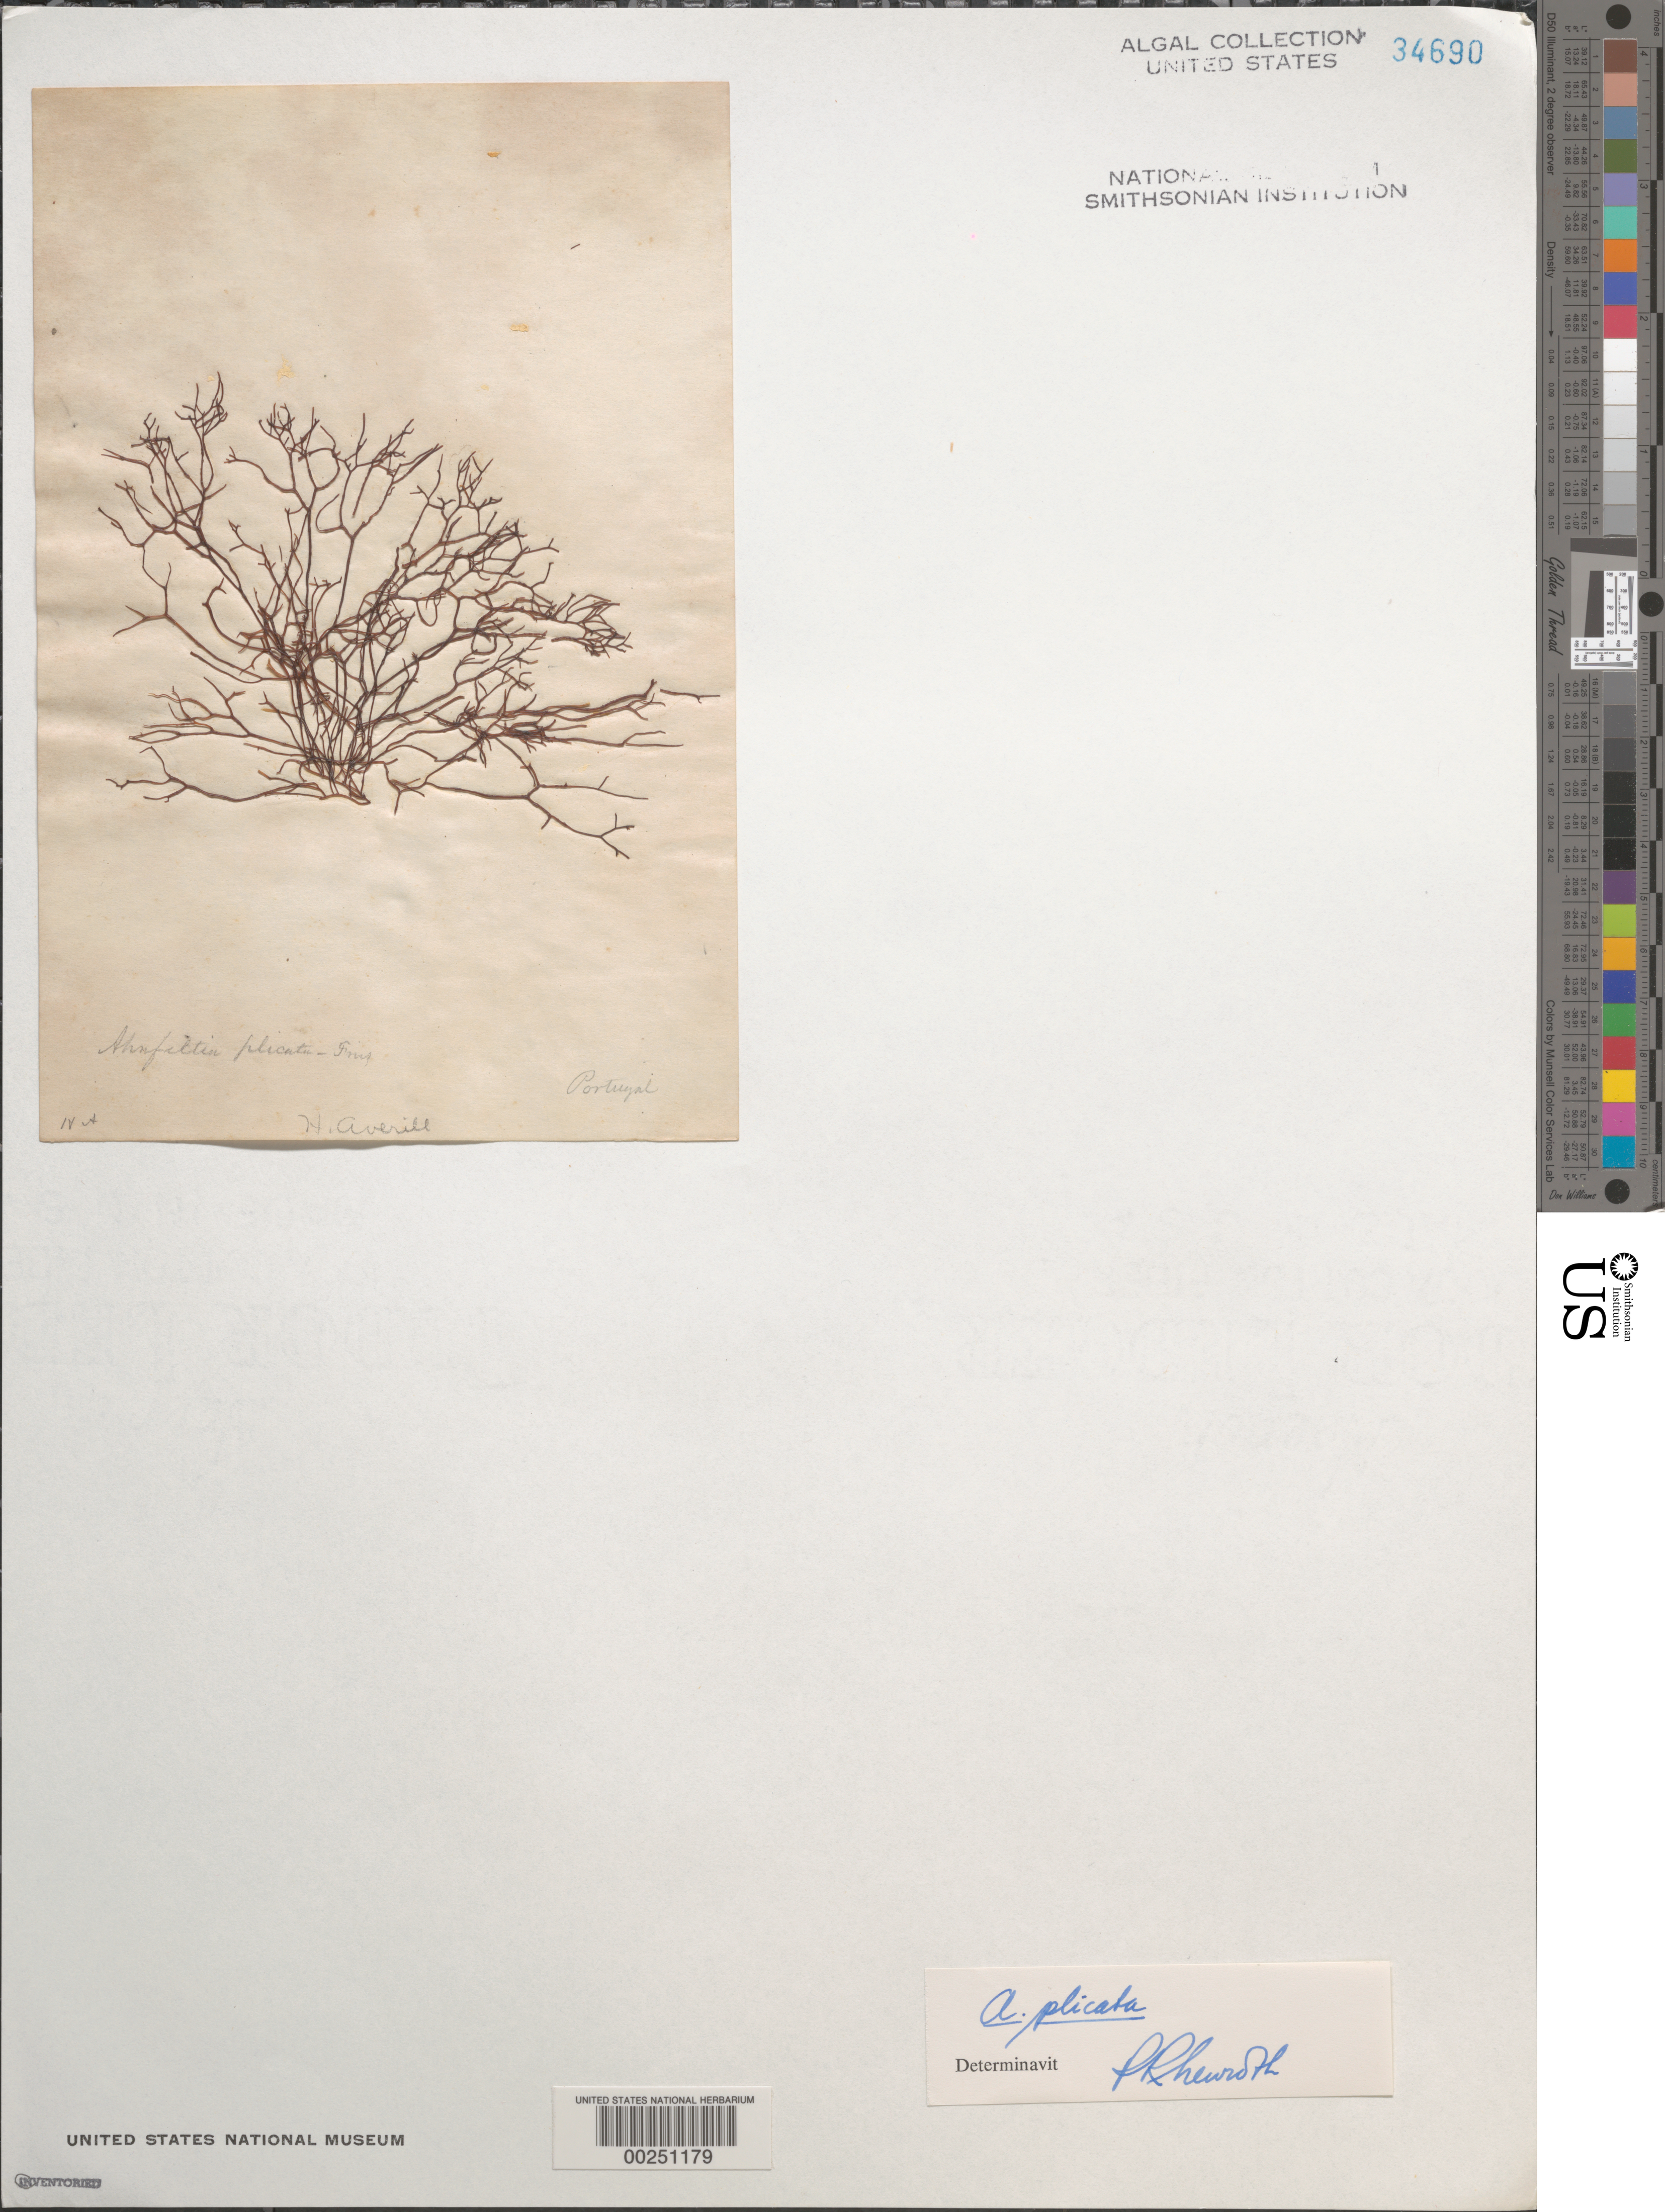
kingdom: Plantae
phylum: Rhodophyta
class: Florideophyceae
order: Ahnfeltiales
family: Ahnfeltiaceae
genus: Ahnfeltia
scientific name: Ahnfeltia plicata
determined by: Newroth, P. R.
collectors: H. Averill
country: Portugal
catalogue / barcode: US 34690